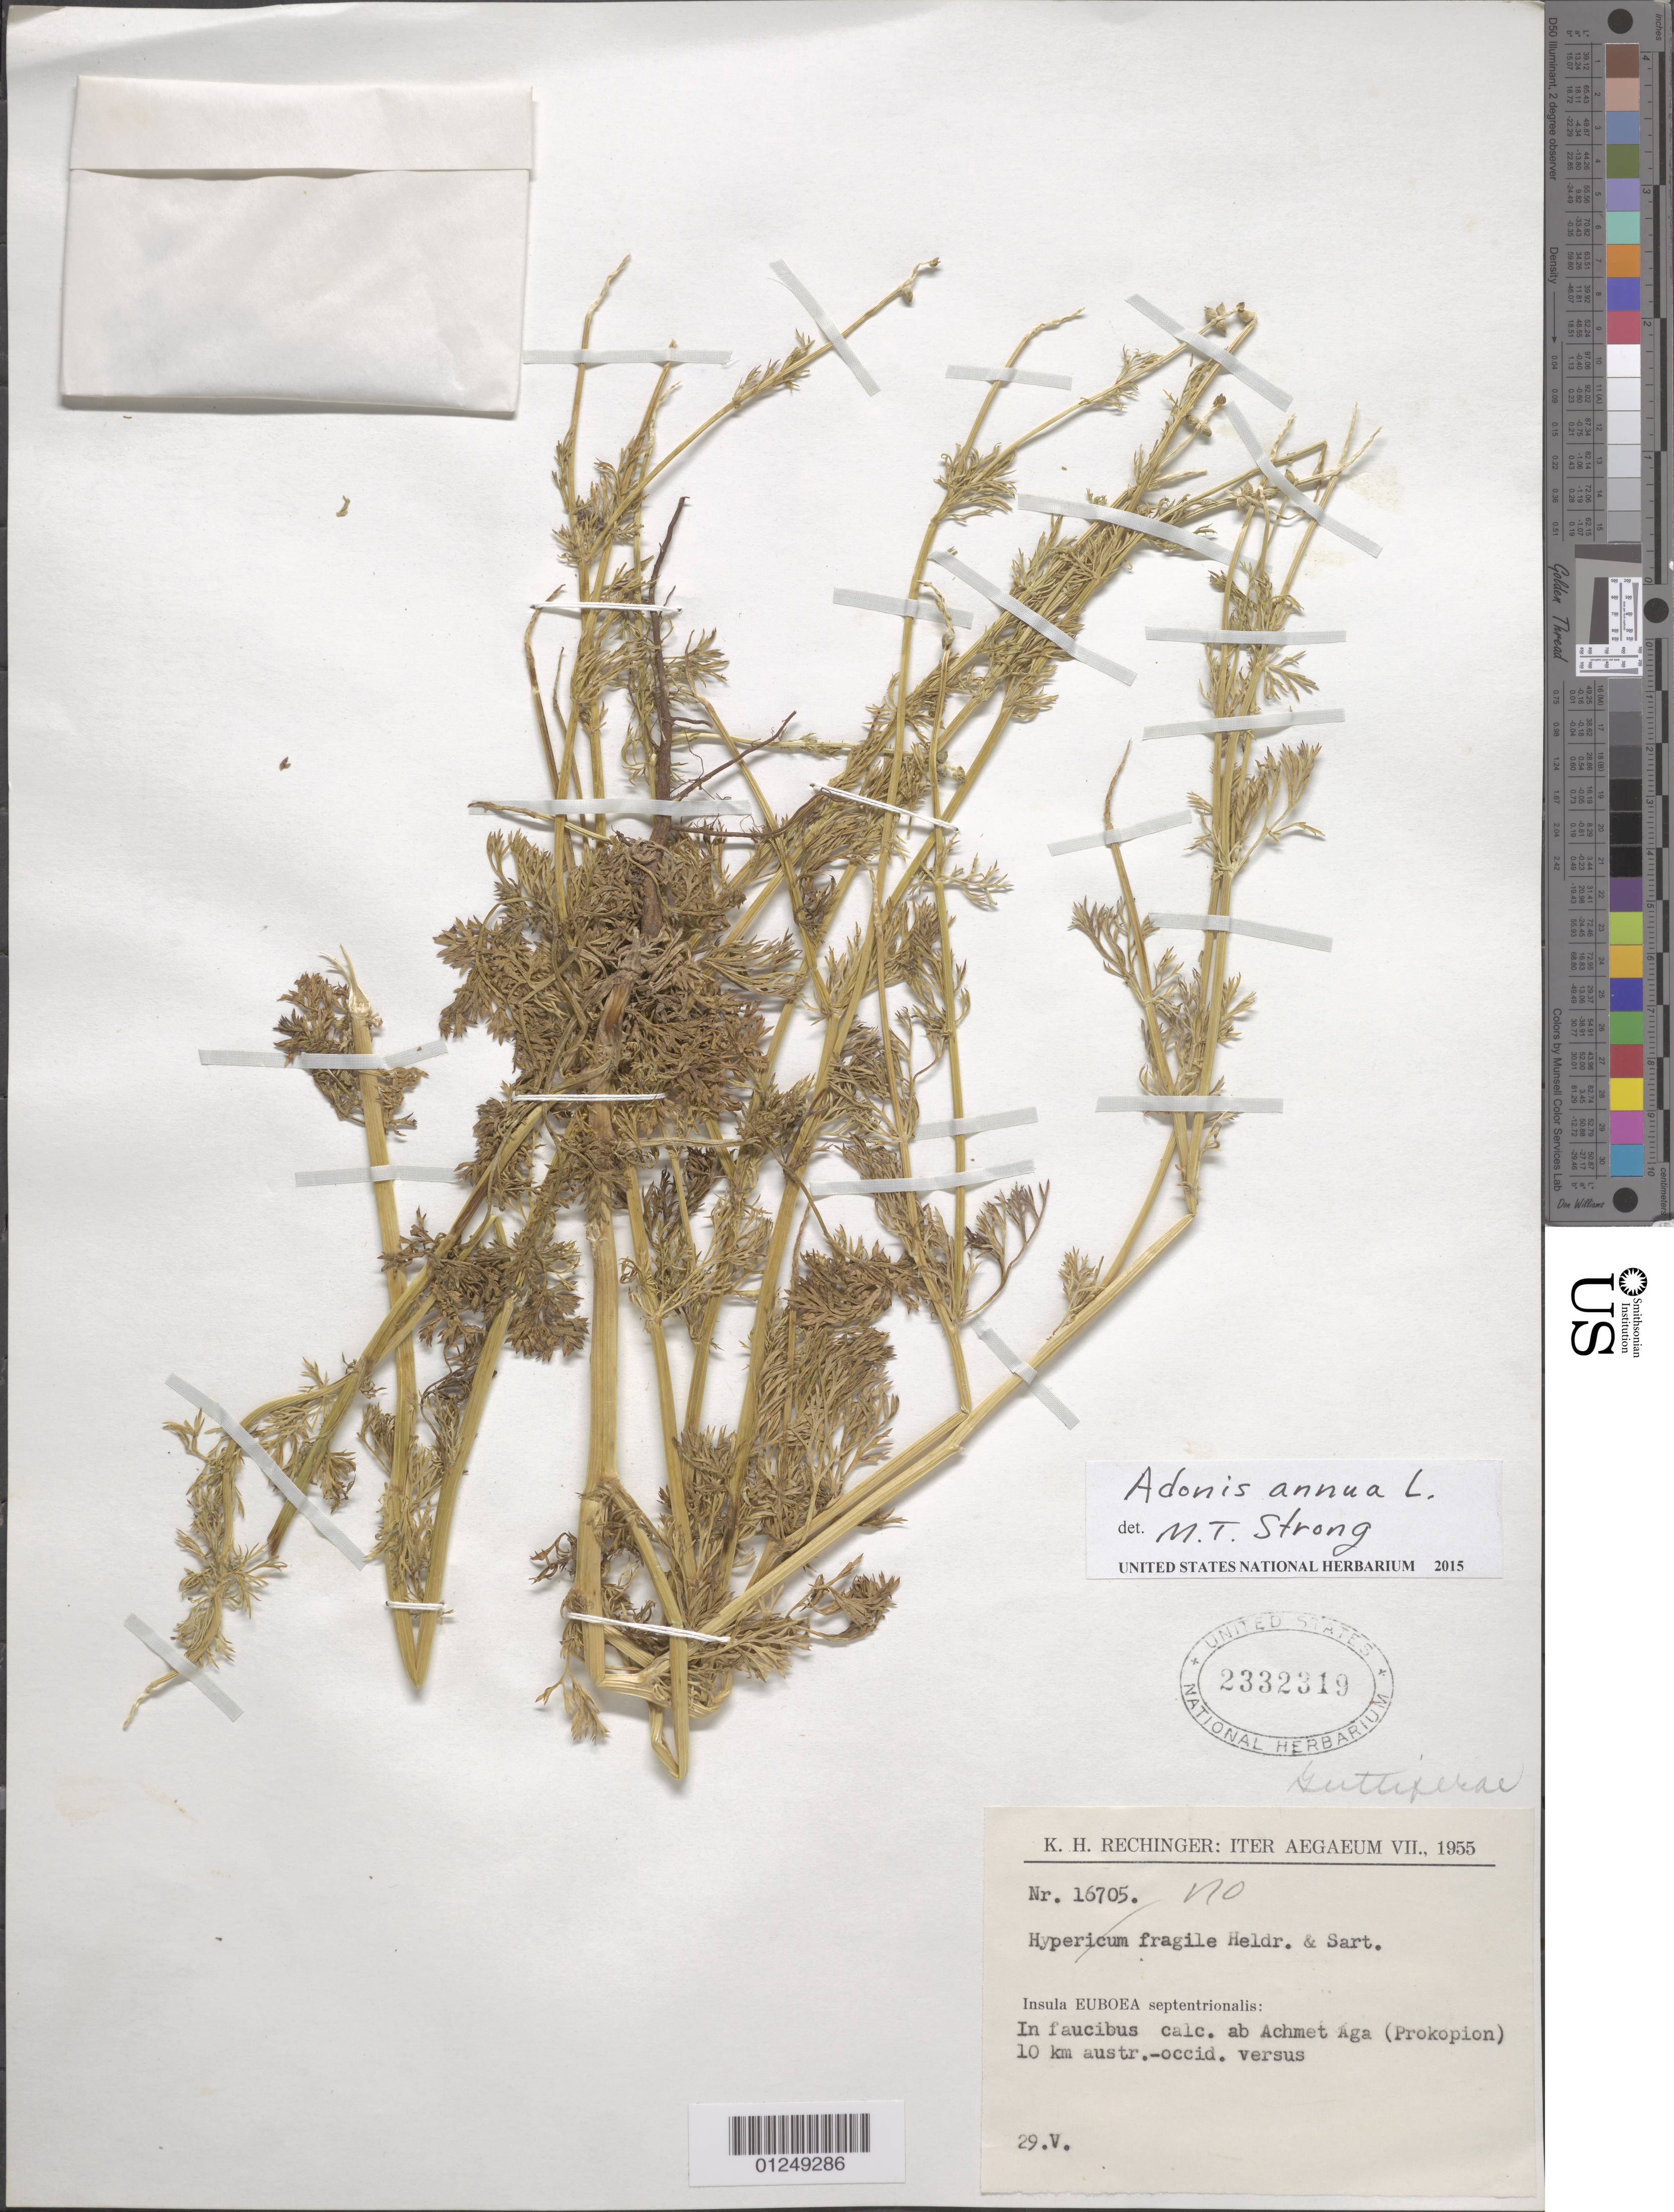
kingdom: Plantae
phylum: Tracheophyta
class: Magnoliopsida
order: Ranunculales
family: Ranunculaceae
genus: Adonis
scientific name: Adonis annua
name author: L.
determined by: Strong, M. T., (US), Smithsonian Institution - National Museum of Natural History (UNITED STATES)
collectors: K. H. Rechinger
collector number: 16705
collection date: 1955-05-29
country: Greece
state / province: Central Greece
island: Euboea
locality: Insula Euboea septentrionalis: In faucibus calc. ab Achmet Aga (Prokopion) 10 km austr.-occid. versus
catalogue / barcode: US 2332319